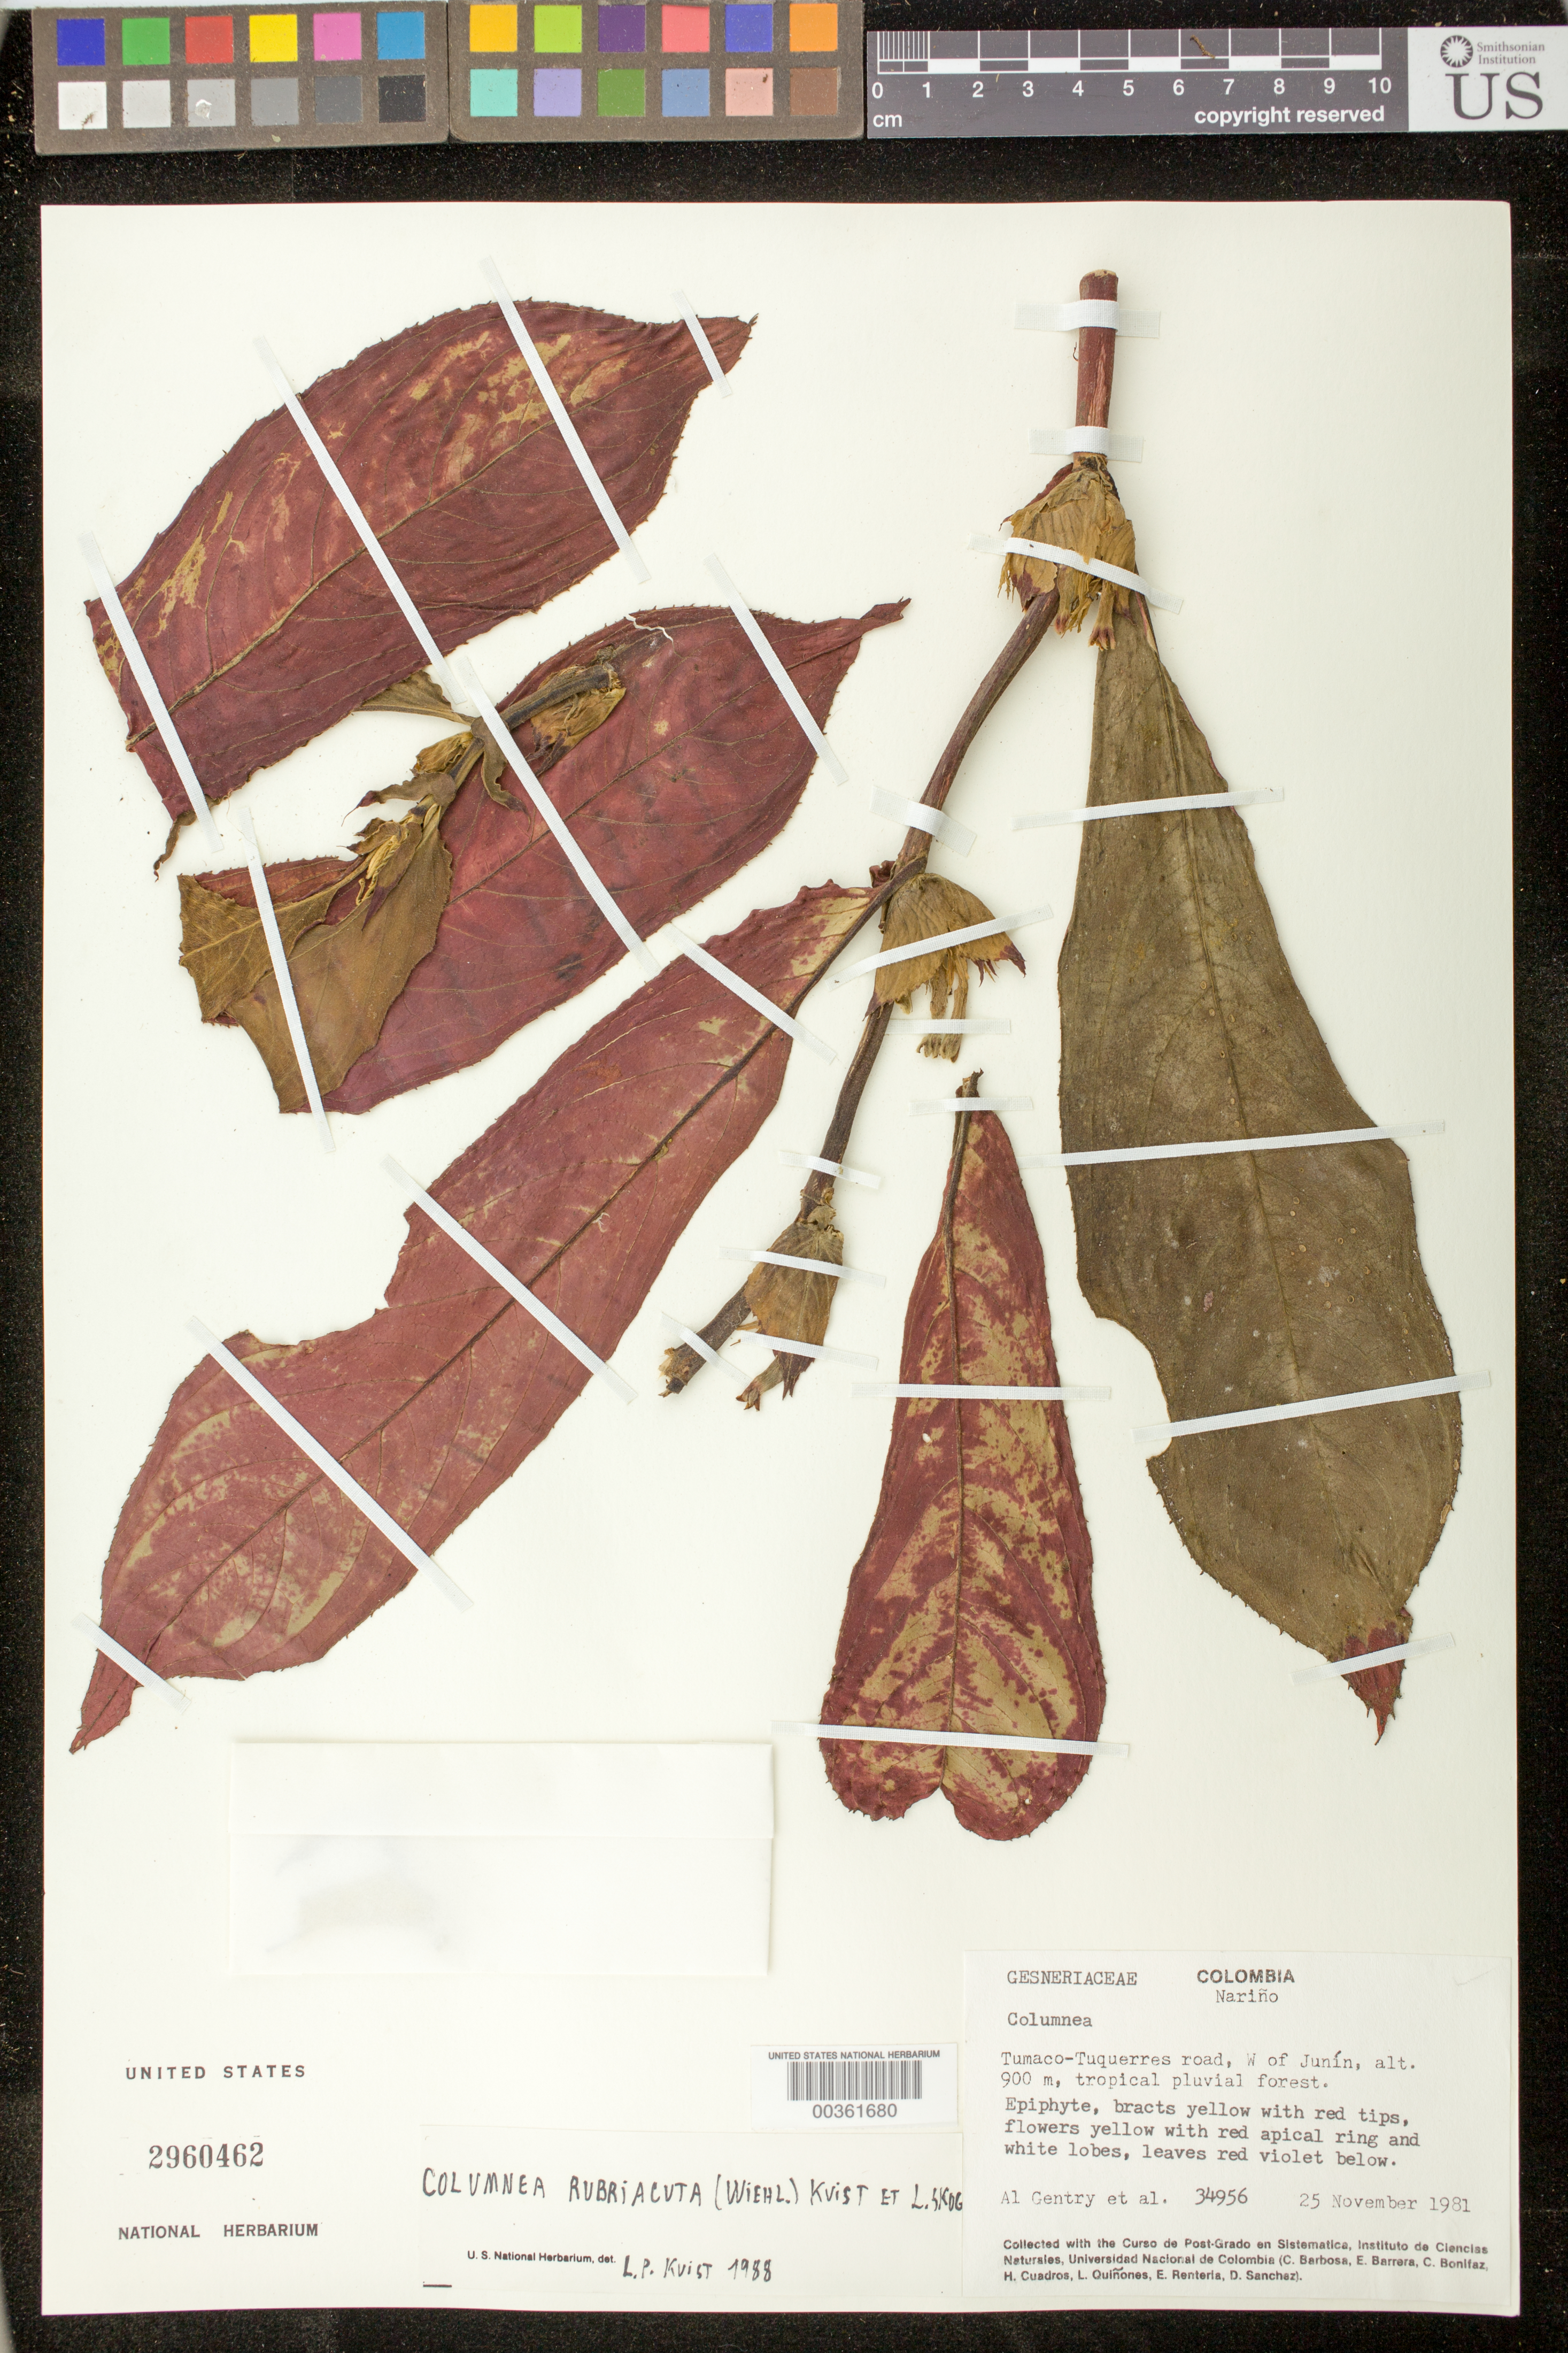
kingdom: Plantae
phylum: Tracheophyta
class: Magnoliopsida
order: Lamiales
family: Gesneriaceae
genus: Columnea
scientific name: Columnea rubriacuta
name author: (Wiehler) L.P. Kvist & L.E. Skog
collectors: A. H. Gentry, C. E. Barbosa, E. Barrera, C. Bonifaz, H. Cuadros, L. Quinones, E. Renteria & D. Sanchez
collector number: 34956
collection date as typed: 25 Nov 1981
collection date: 1981-11-25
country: Colombia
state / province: Nariño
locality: Tumaco-Tuquerres road, W of Junin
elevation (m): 900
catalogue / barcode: US 2960462